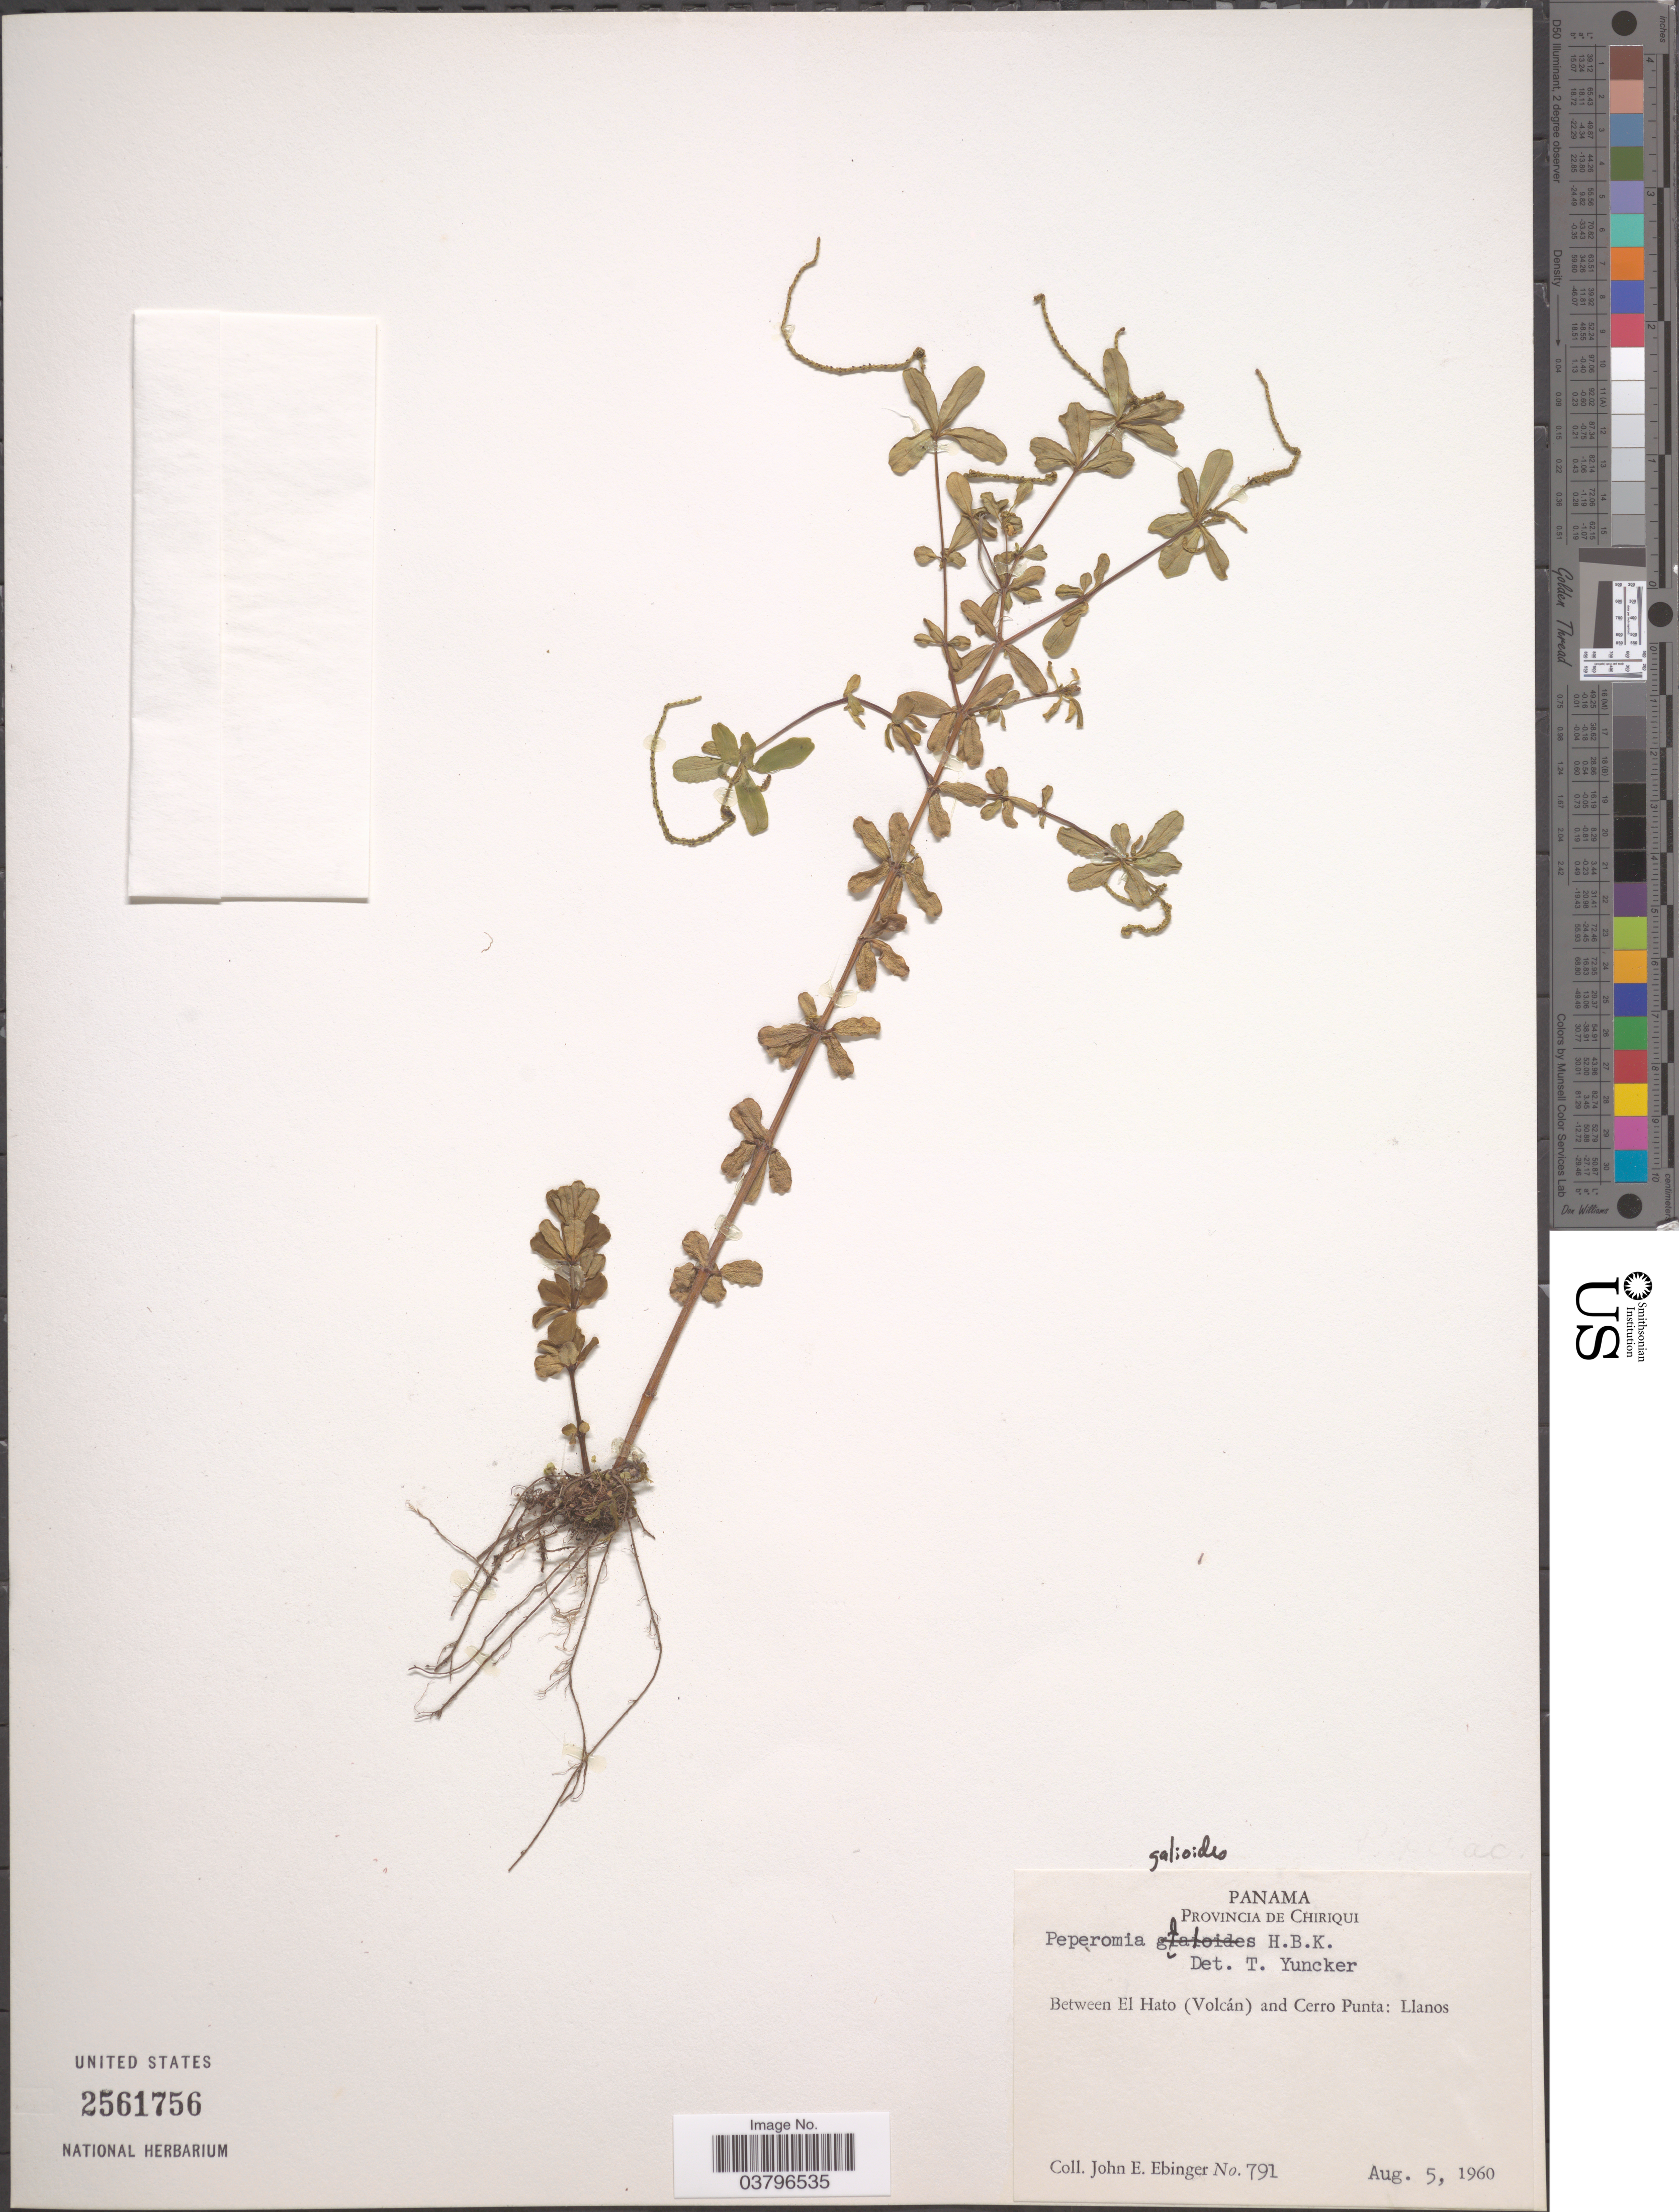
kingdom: Plantae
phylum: Tracheophyta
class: Magnoliopsida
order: Piperales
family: Piperaceae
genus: Peperomia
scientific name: Peperomia galioides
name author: Kunth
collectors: J. Ebinger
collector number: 791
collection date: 1960-08-05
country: Panama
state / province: Chiriqui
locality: Between El Hato (Volcán) and Cerro Punta: Llanos.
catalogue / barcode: US 2561756